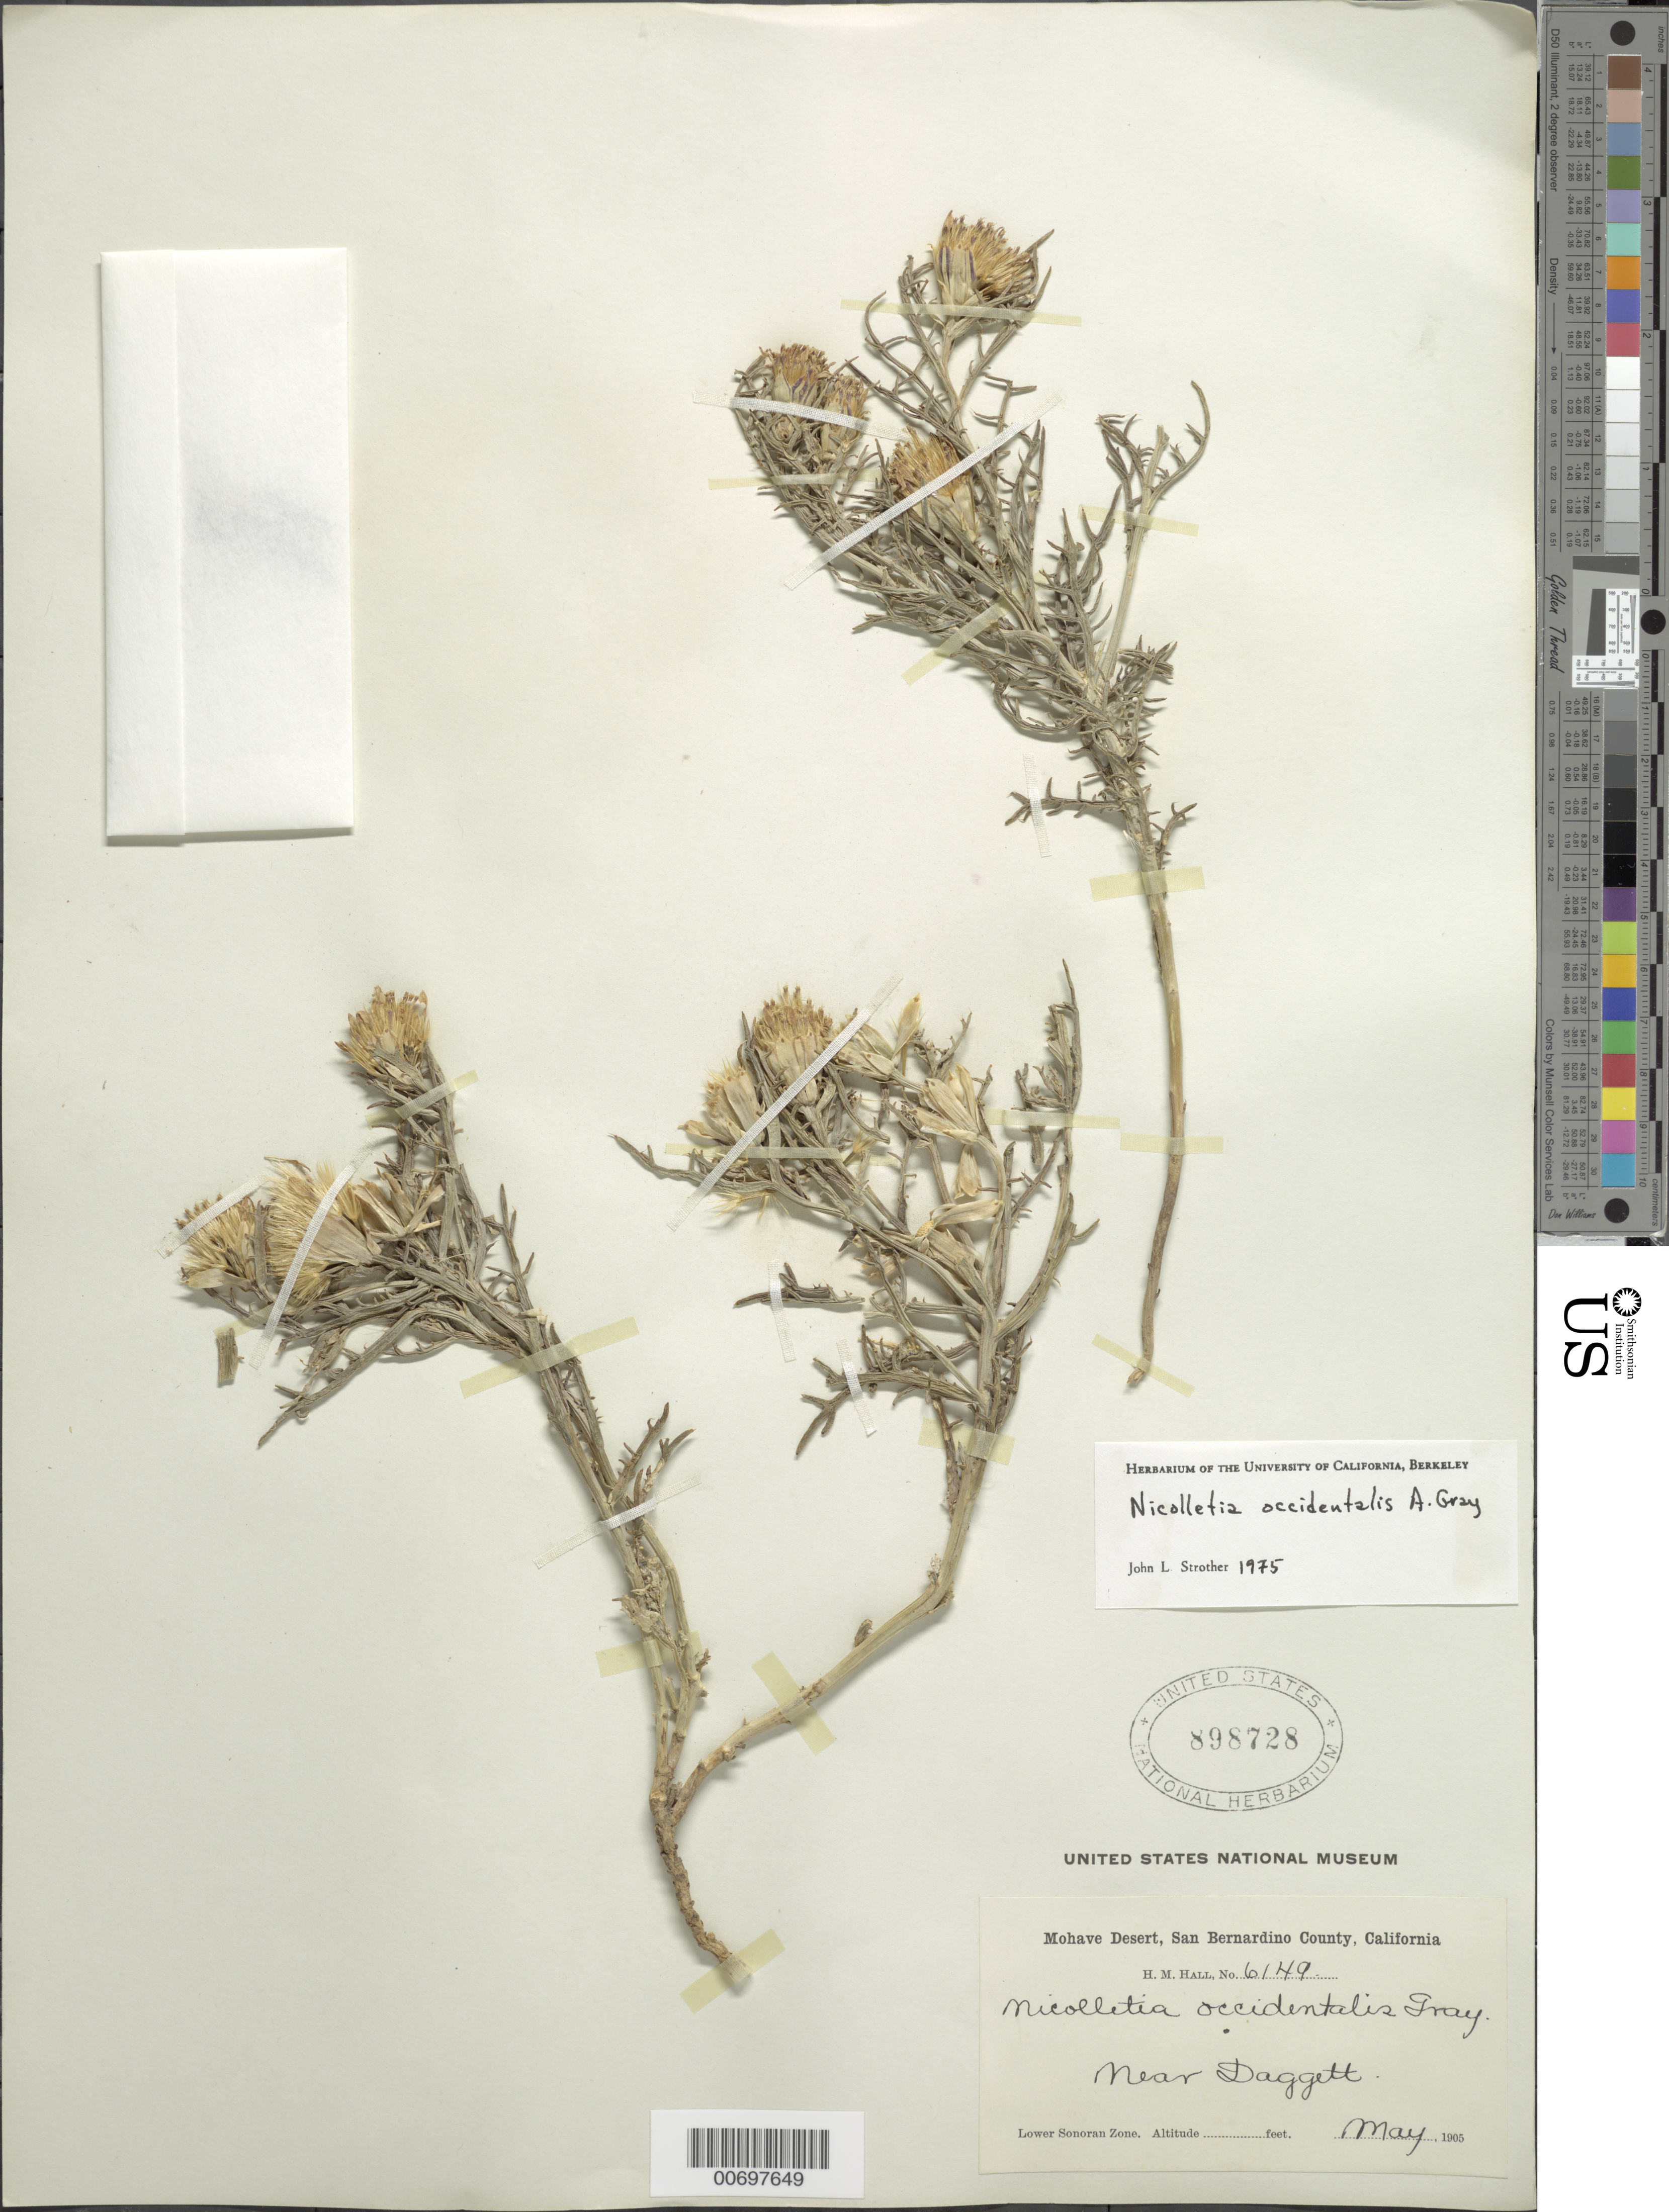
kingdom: Plantae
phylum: Tracheophyta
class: Magnoliopsida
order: Asterales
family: Asteraceae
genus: Nicolletia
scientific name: Nicolletia occidentalis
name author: A. Gray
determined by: Strother, J. L., (UC), University of California Berkeley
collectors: H. M. Hall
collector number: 6149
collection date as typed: May 1905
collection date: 1905-05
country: United States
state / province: California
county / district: San Bernardino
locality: Mohave Desert, near Daggett.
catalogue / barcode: US 898728